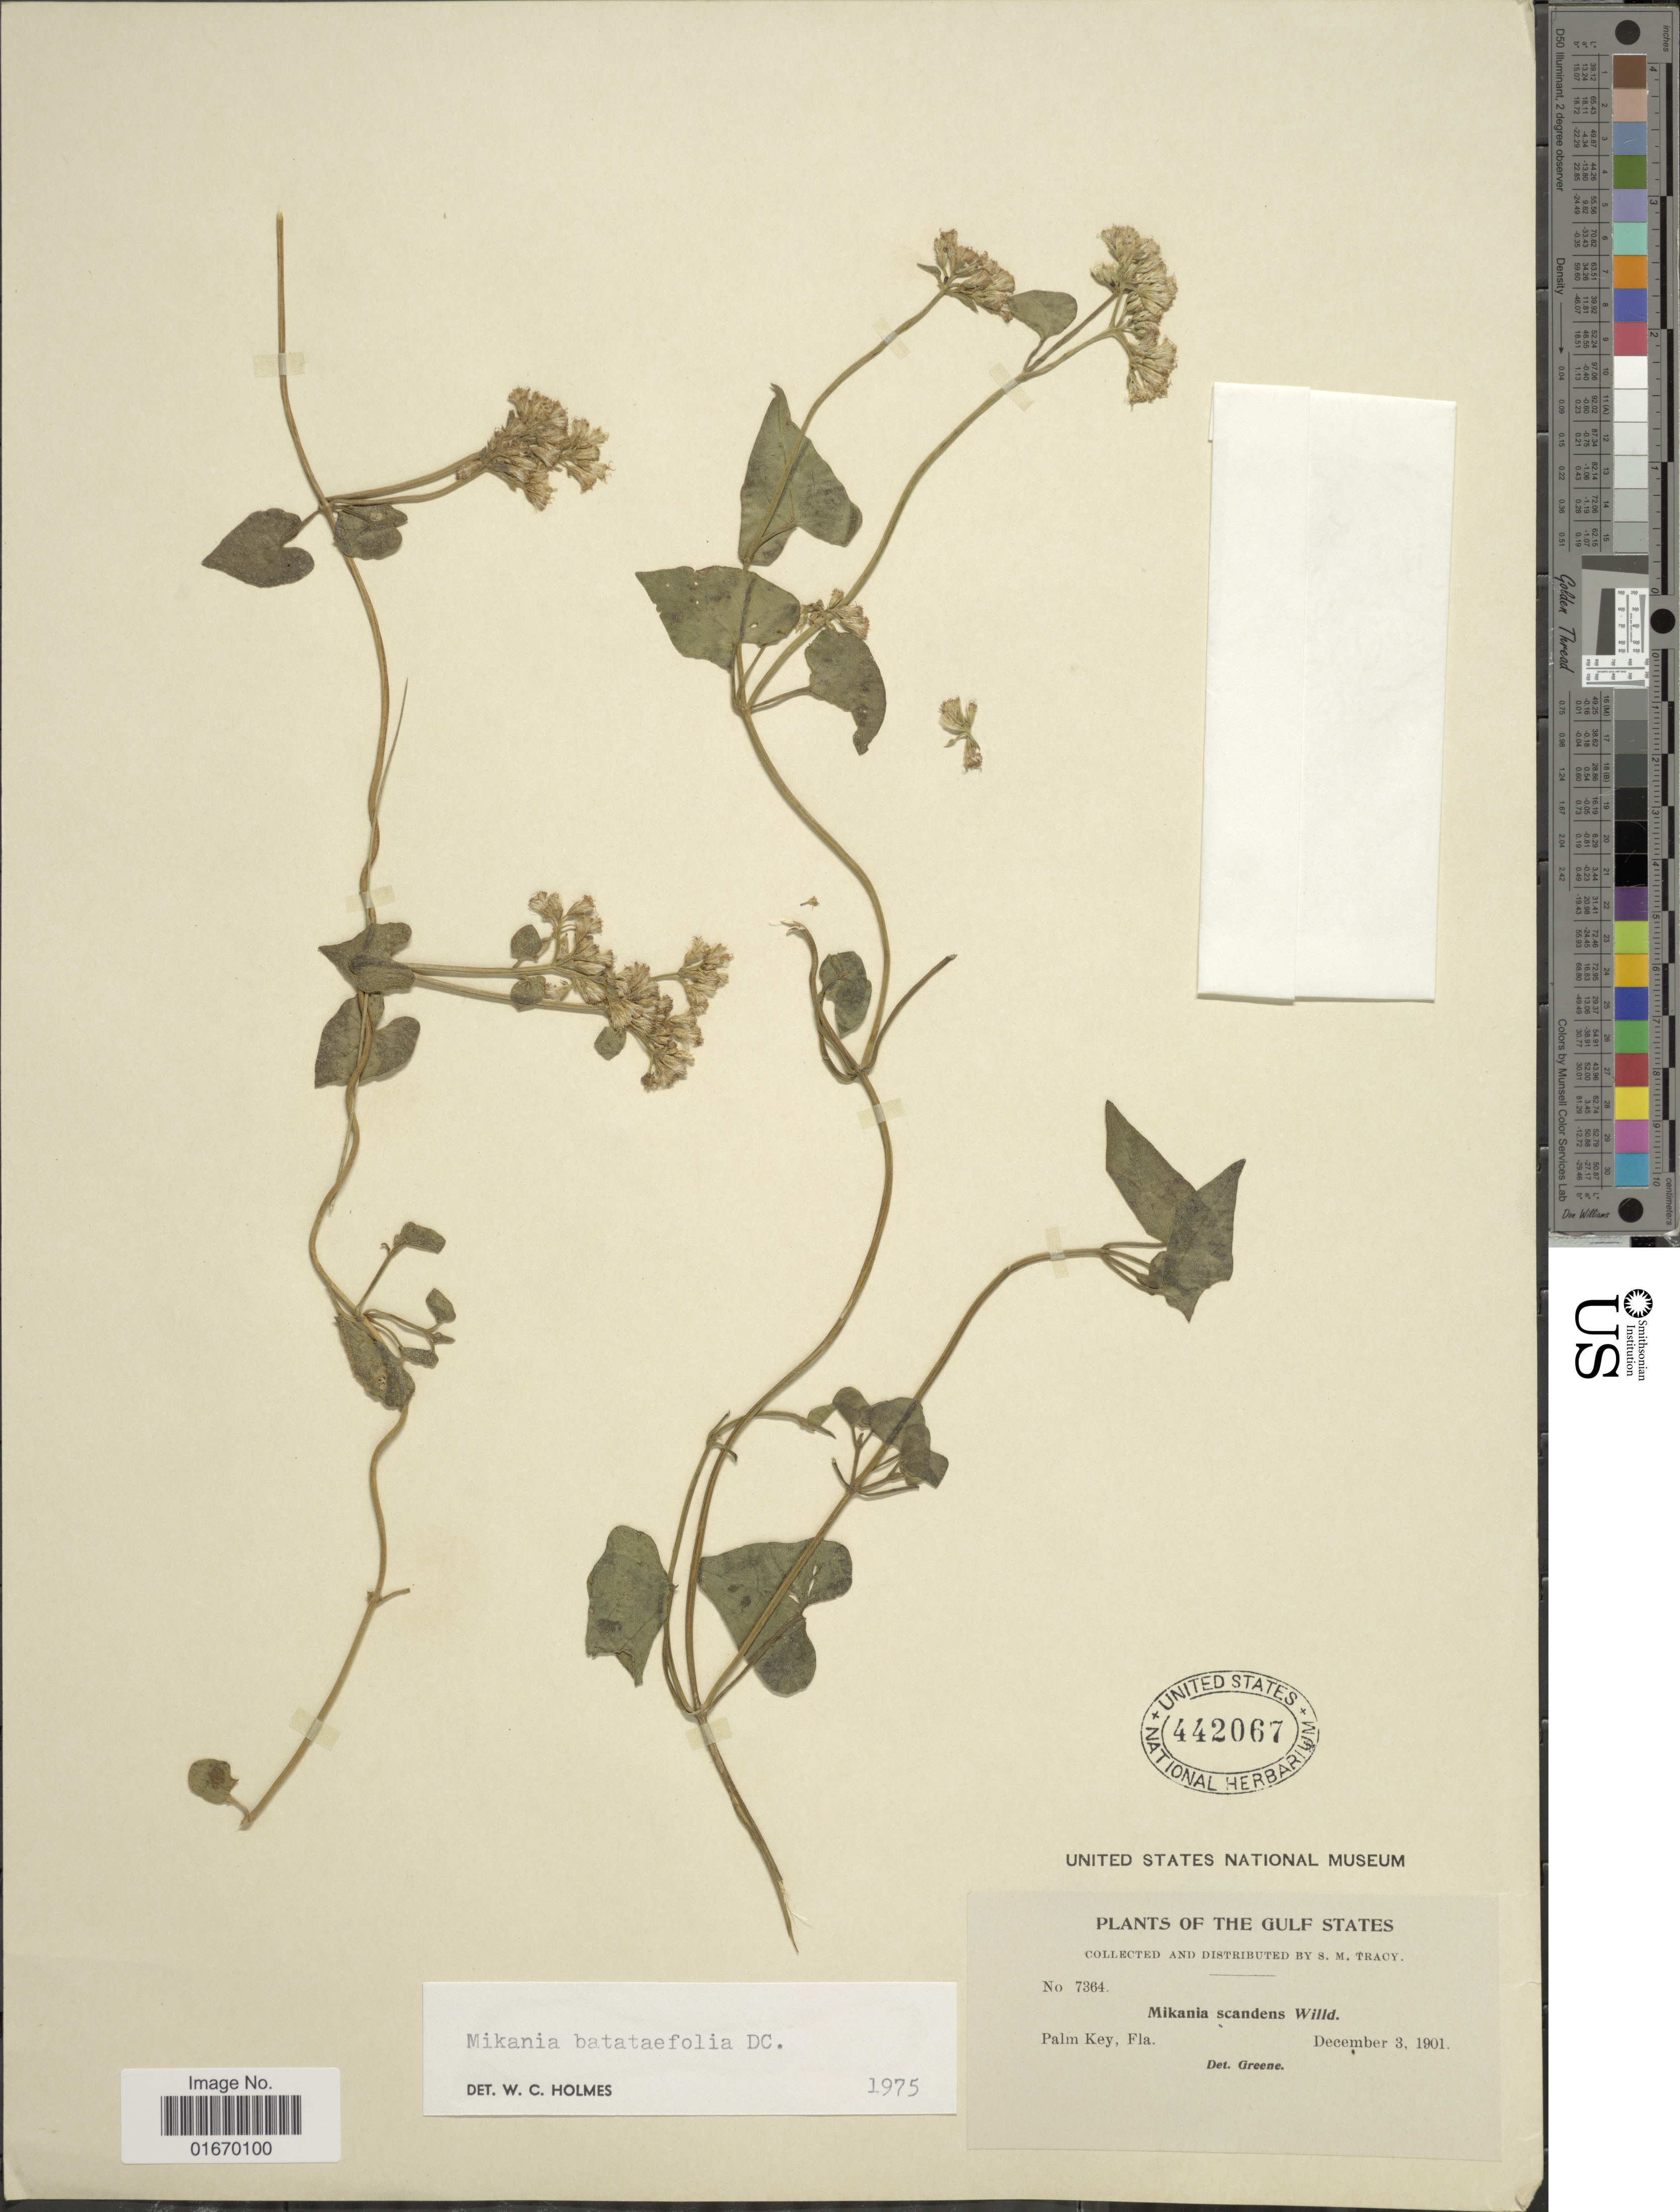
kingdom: Plantae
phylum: Tracheophyta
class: Magnoliopsida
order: Asterales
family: Asteraceae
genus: Mikania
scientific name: Mikania batataefolia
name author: DC.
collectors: S. M. Tracy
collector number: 7364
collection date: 1901-12-03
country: United States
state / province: Florida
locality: Gulf States, Palm Key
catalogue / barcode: US 442067